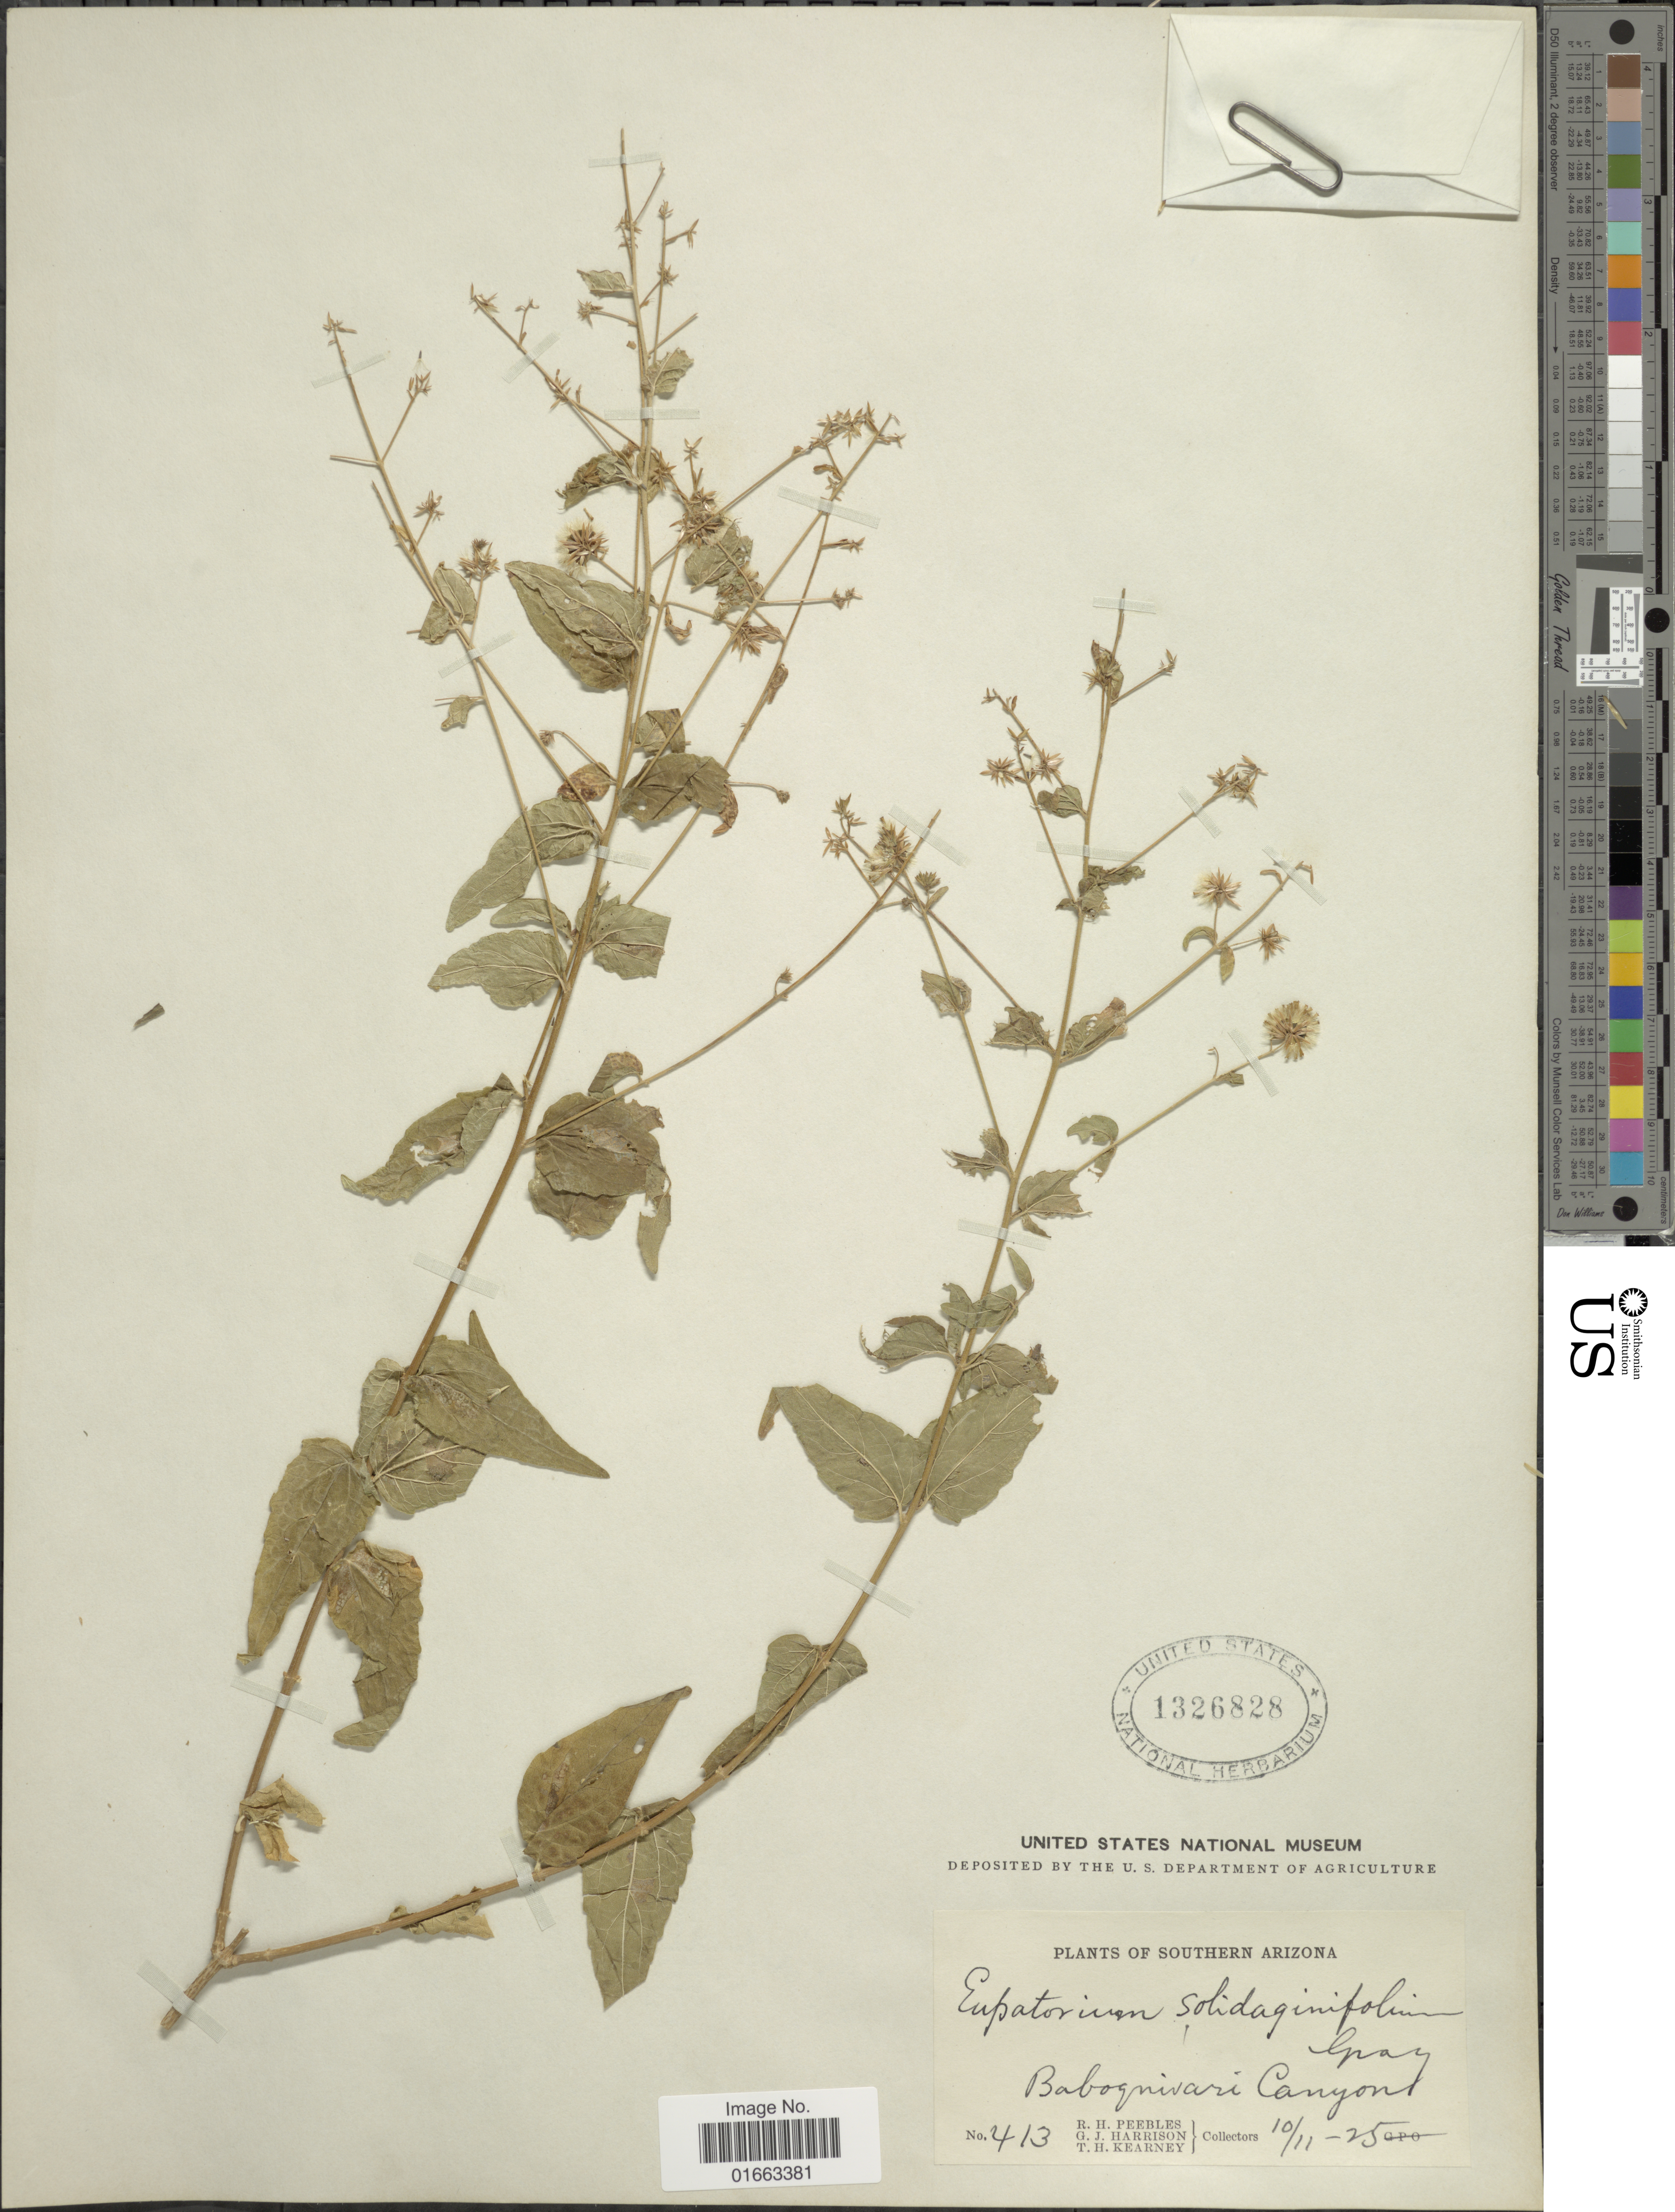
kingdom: Plantae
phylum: Tracheophyta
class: Magnoliopsida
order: Asterales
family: Asteraceae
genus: Koanophyllon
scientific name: Koanophyllon solidaginifolium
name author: (A. Gray) R.M. King & H. Rob.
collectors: R. H. Peebles, G. J. Harrison & T. H. Kearney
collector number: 413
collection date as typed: Transcribed d/m/y: 11/10/25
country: United States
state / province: Arizona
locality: Southern Arizona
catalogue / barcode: US 1326828